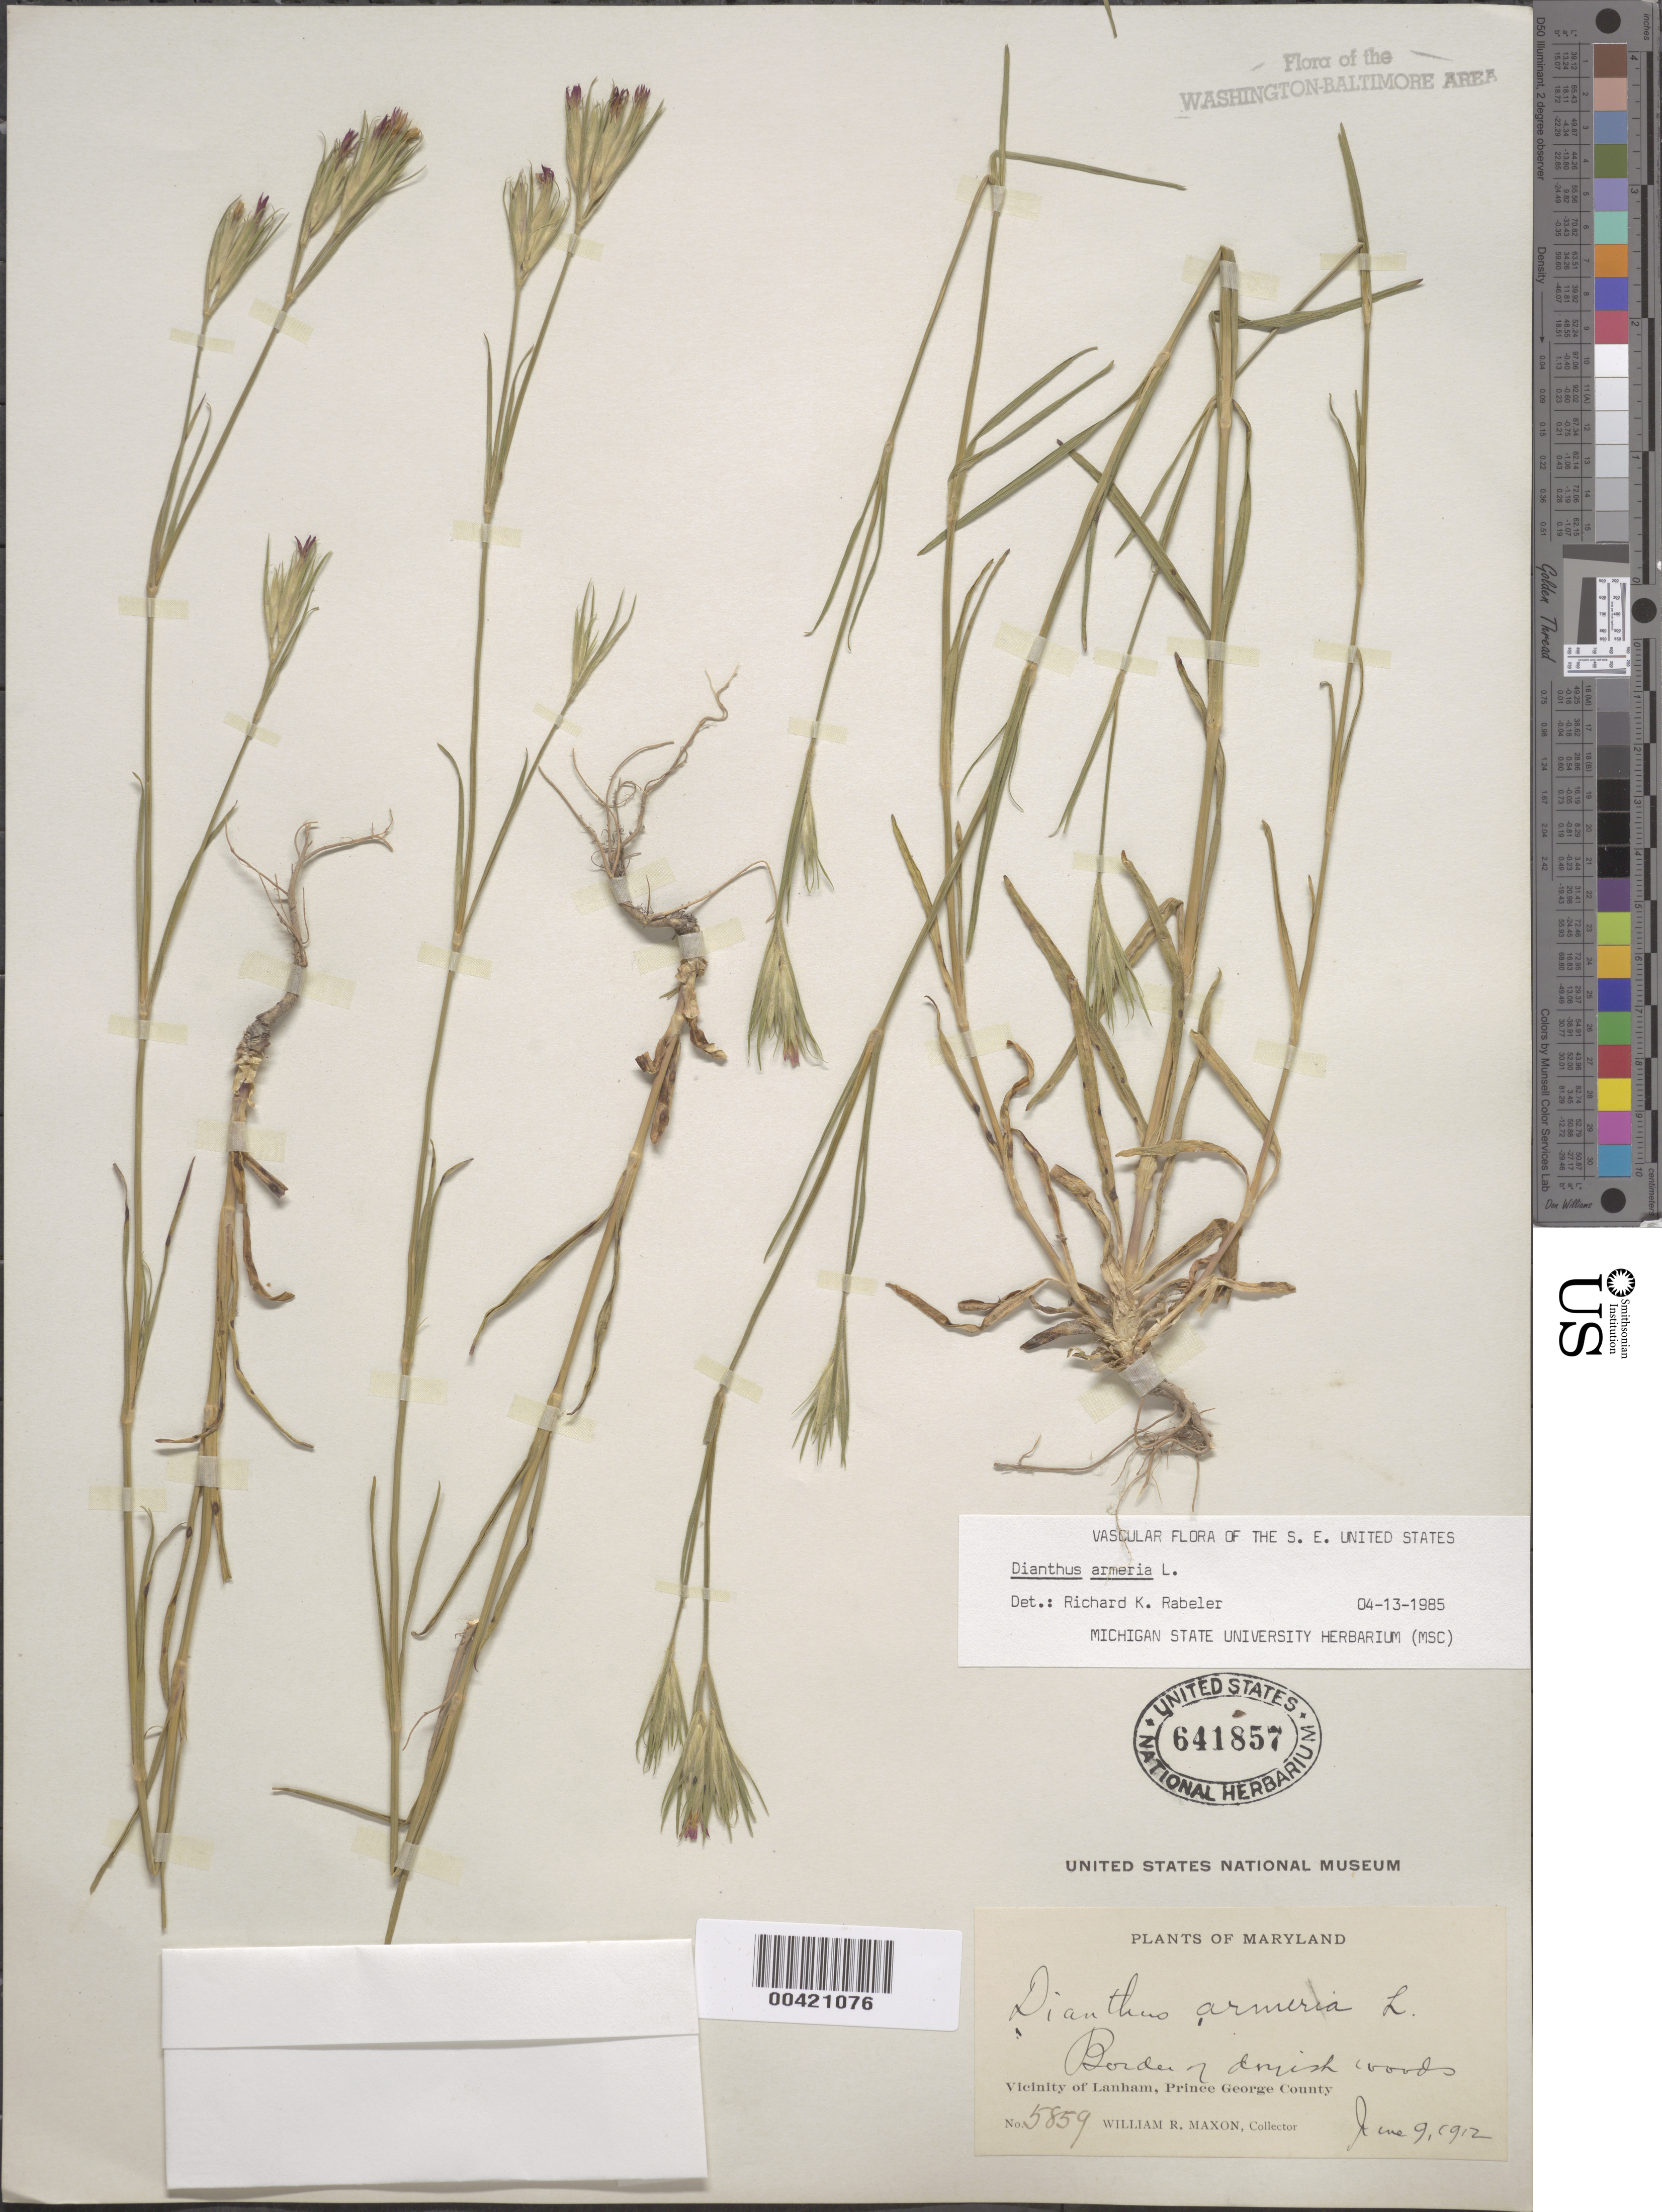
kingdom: Plantae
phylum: Tracheophyta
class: Magnoliopsida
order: Caryophyllales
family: Caryophyllaceae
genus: Dianthus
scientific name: Dianthus armeria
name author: L.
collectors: W. R. Maxon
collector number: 5859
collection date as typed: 09 Jun 1912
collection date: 1912-06-09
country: United States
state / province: Maryland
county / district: Prince George's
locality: Lanham vicinity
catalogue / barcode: US 641857